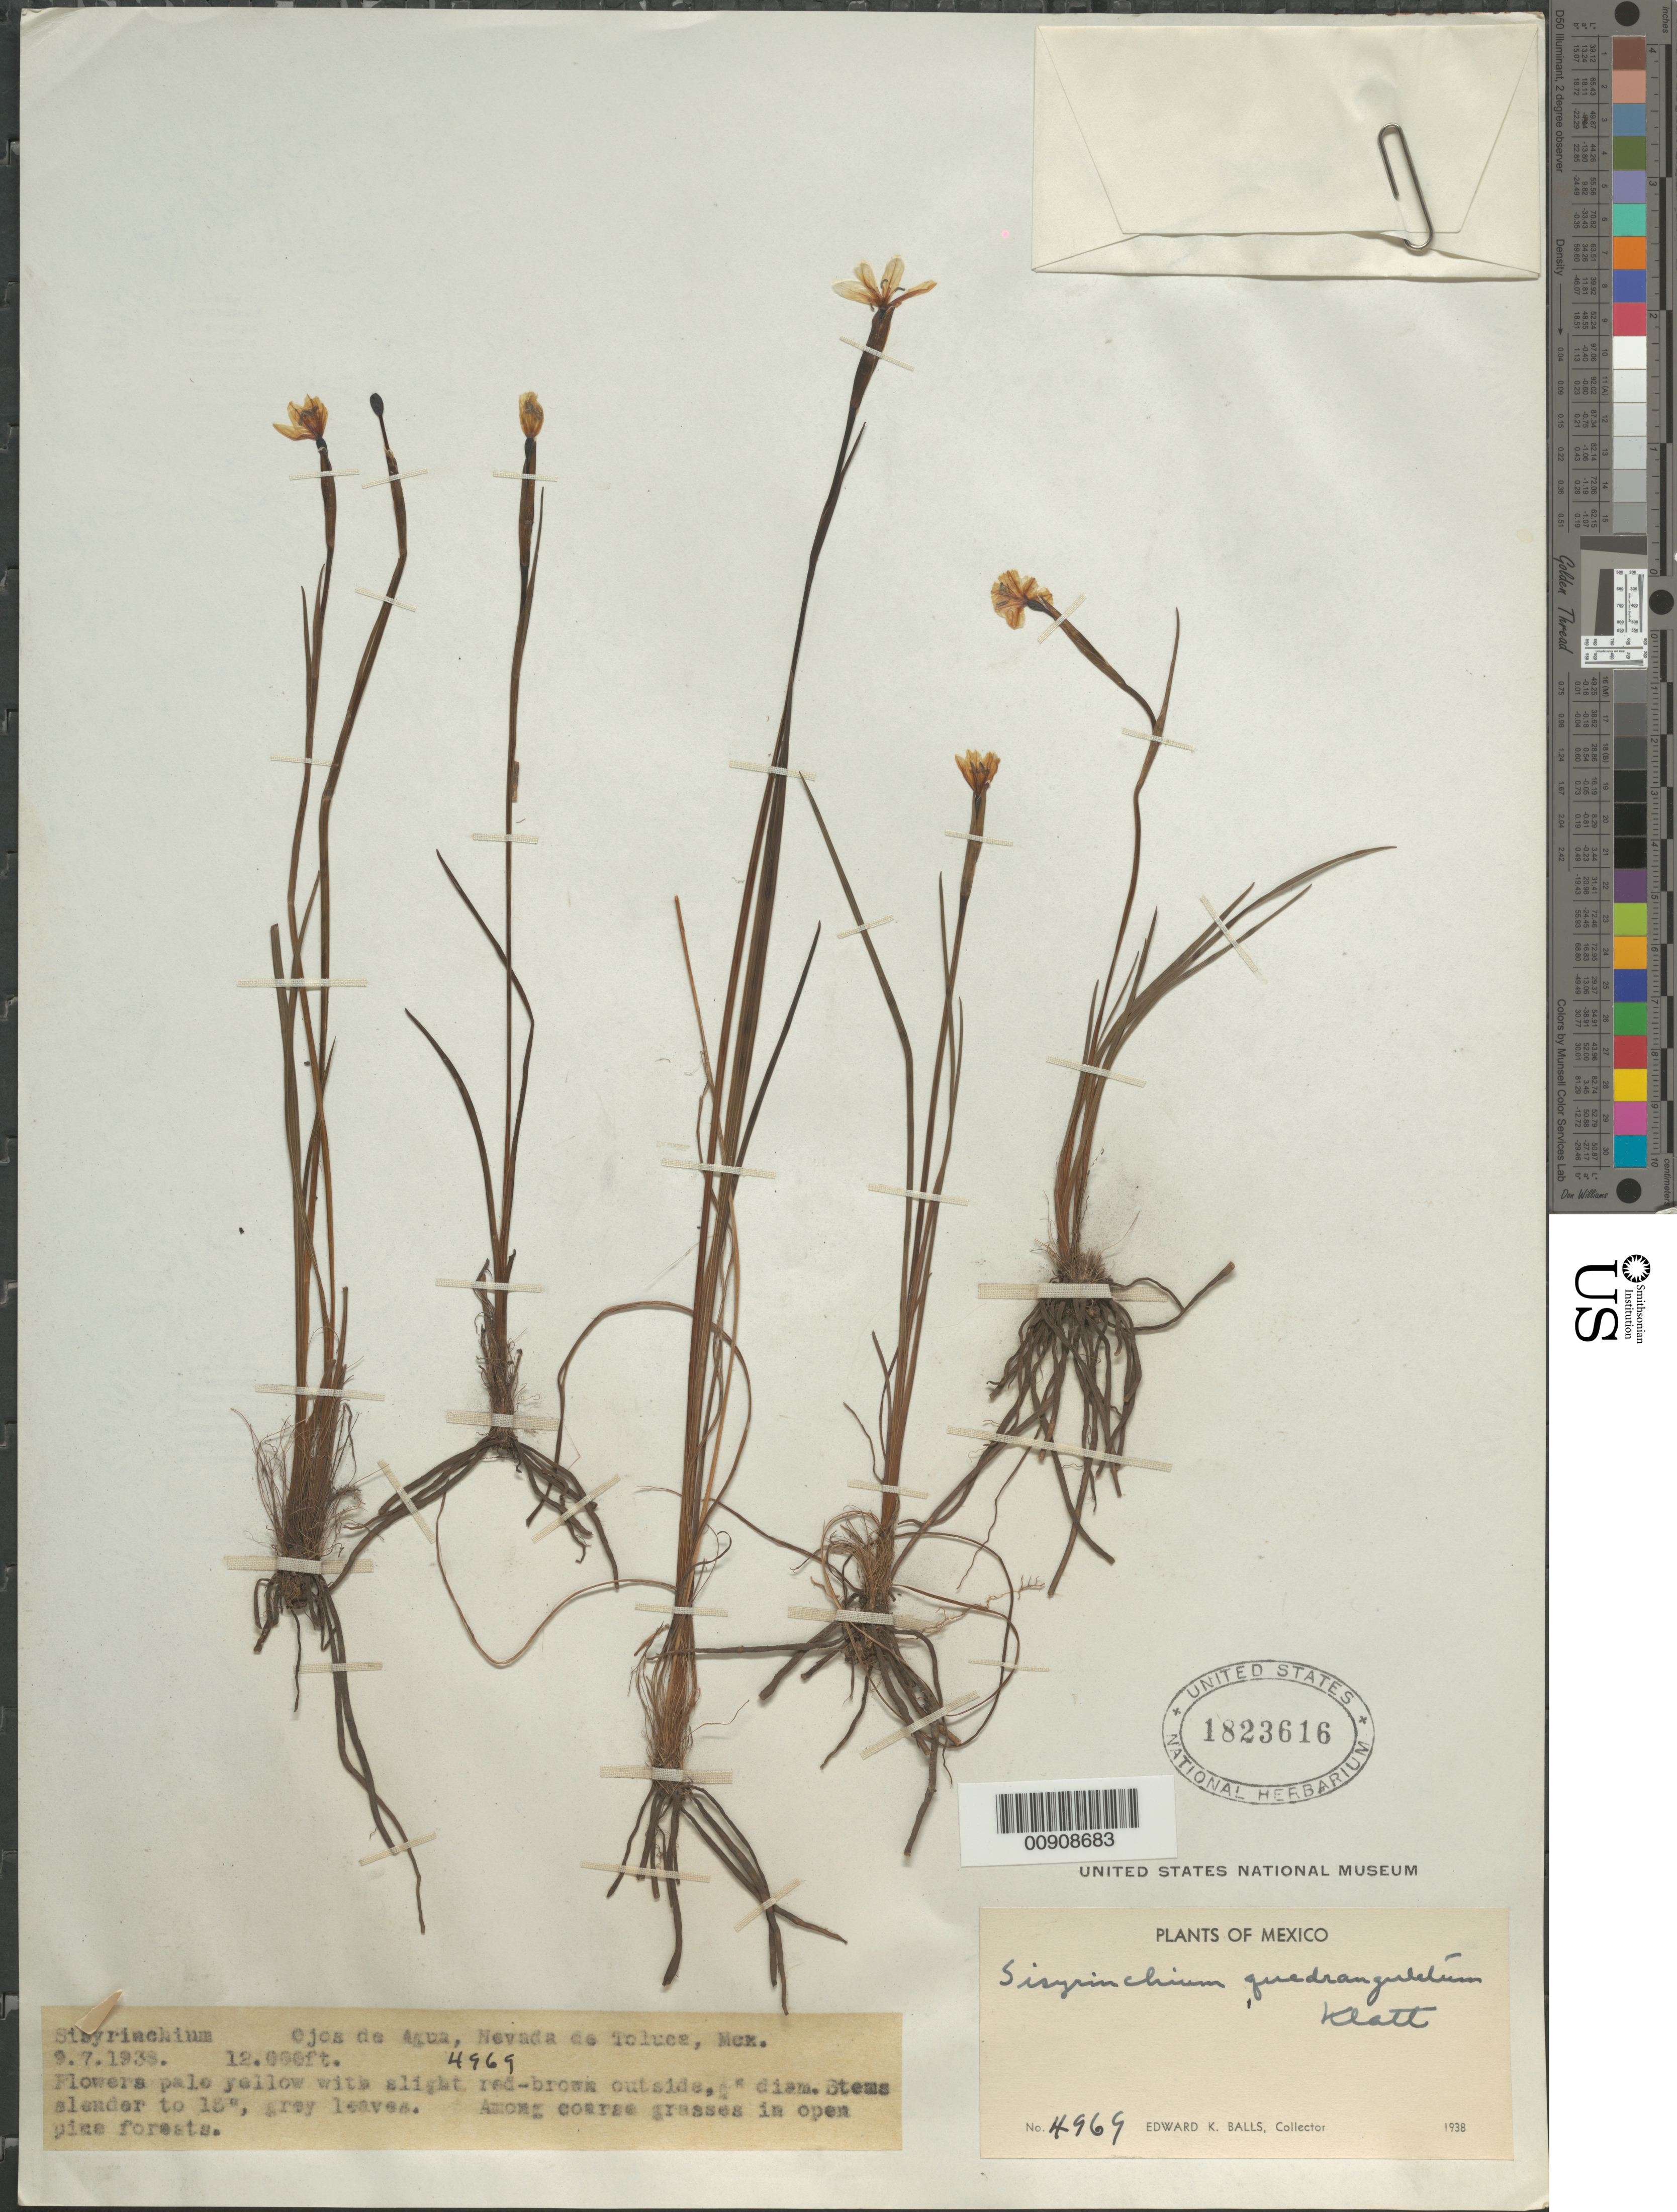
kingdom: Plantae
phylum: Tracheophyta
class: Liliopsida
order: Asparagales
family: Iridaceae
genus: Sisyrinchium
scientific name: Sisyrinchium quadrangulatum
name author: Klatt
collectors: E. K. Balls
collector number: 4969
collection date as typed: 09 Jul 1938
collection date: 1938-07-09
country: Mexico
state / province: México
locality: Ojos de Agua, Nevada [sic] de Toluca, Mex.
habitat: Among coarse grasses in open pine forests.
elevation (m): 3658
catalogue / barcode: US 1823616